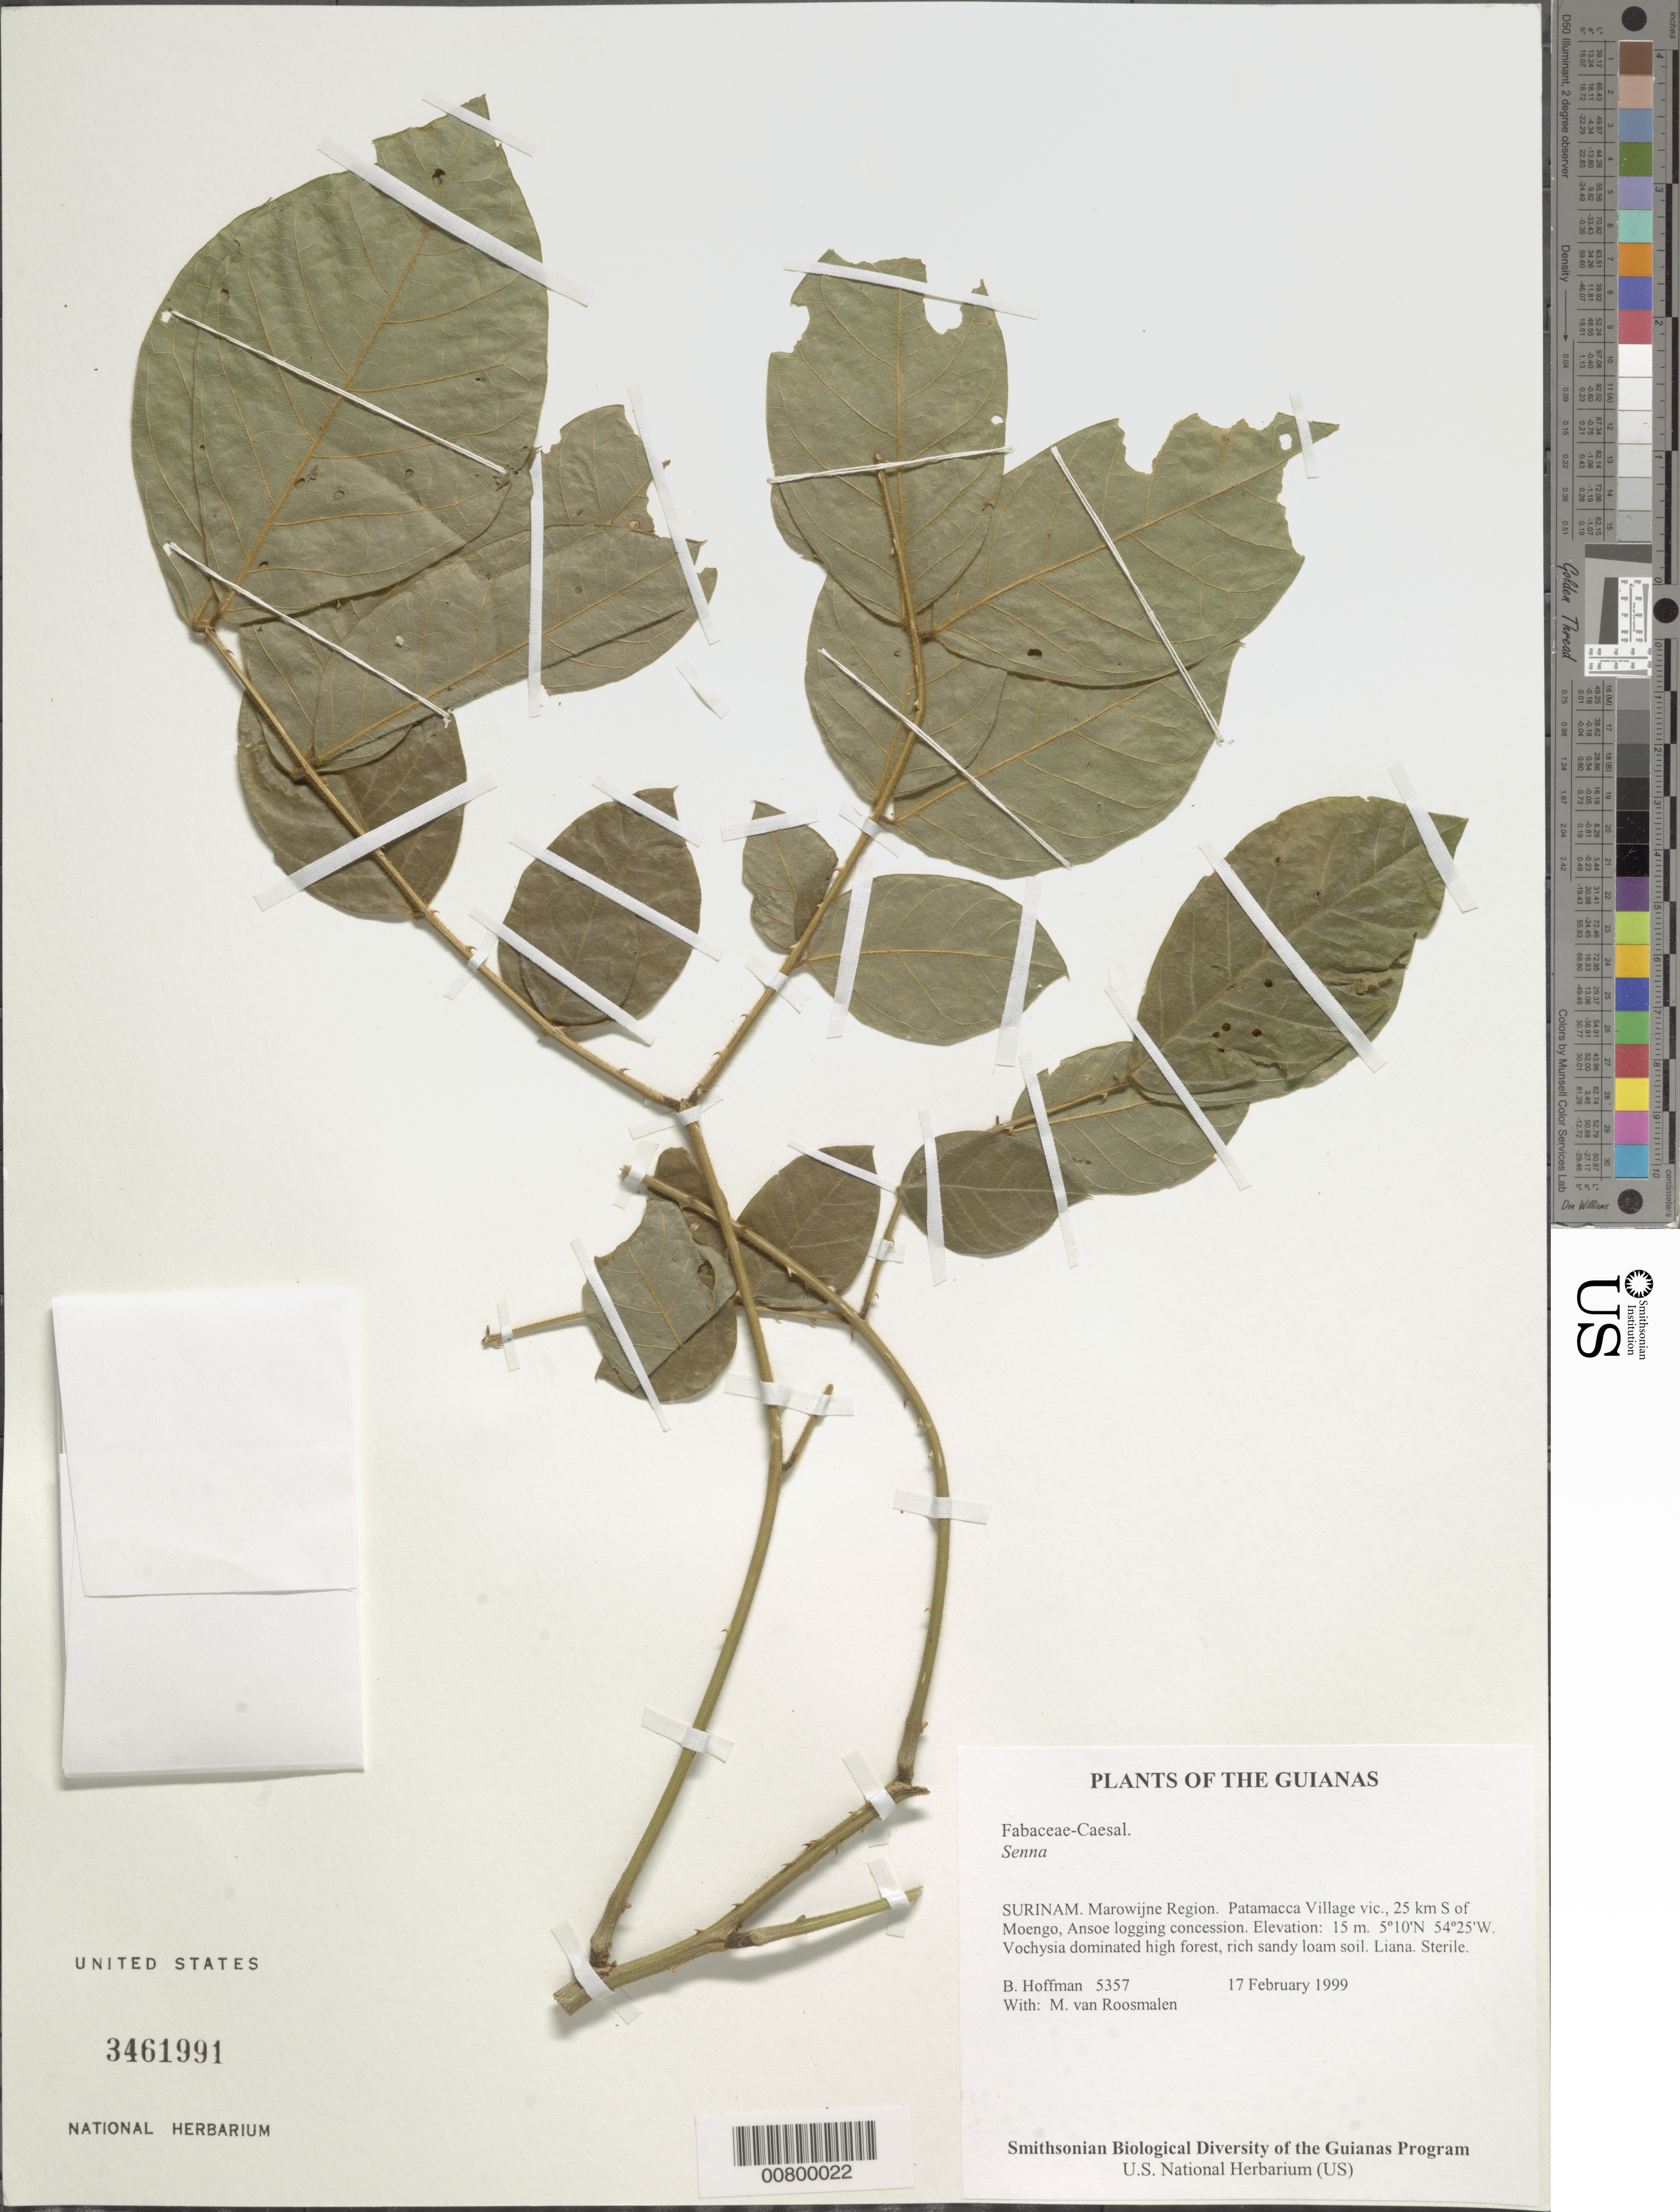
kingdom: Plantae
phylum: Tracheophyta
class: Magnoliopsida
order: Fabales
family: Fabaceae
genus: Senna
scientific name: Senna sp.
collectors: B. Hoffman & M. Roosmalen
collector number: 5357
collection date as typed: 17 February 1999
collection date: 1999-02-17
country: Suriname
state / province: Marowijne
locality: Patamacca Village vic., 25 km S of Moengo, Ansoe logging concession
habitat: Vochysia dominated high forest, rich sandy loam soil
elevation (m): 15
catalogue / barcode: US 3461991